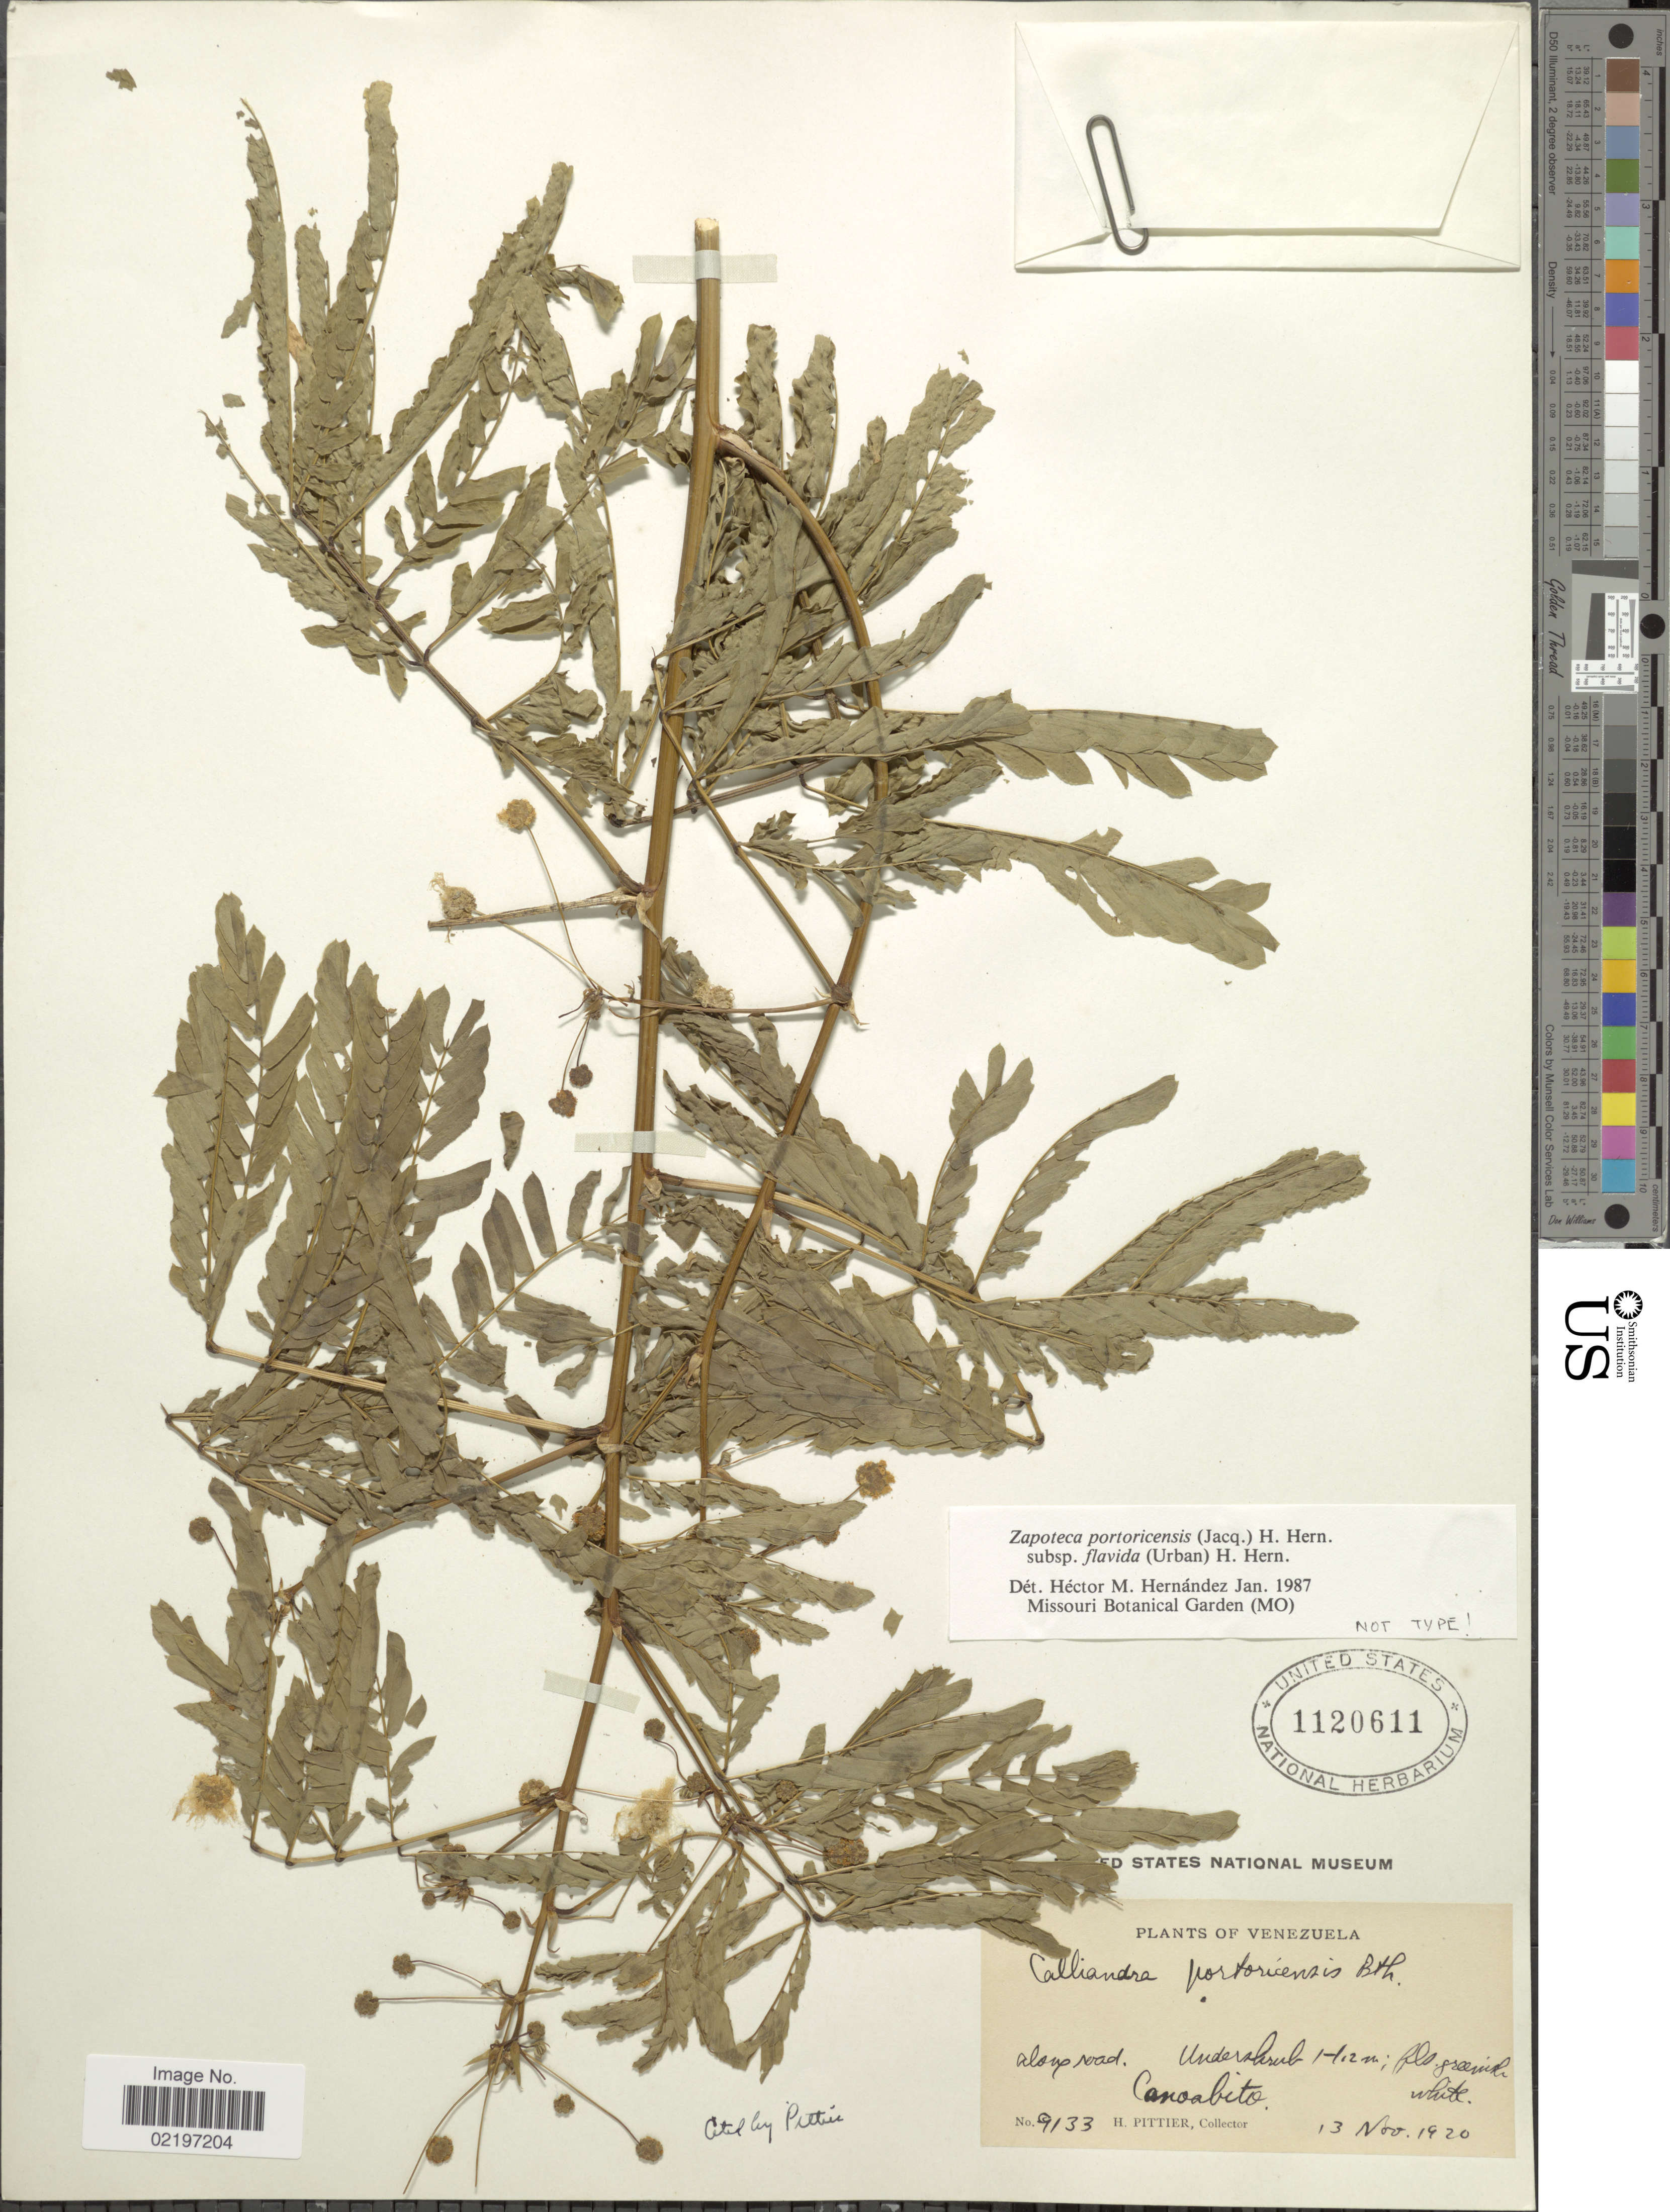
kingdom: Plantae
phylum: Tracheophyta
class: Magnoliopsida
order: Fabales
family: Fabaceae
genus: Zapoteca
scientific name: Zapoteca portoricensis subsp. flavida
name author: (Urb.) H.M. Hern.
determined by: Hernandez, H. M., (MO), Missouri Botanical Garden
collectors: H. F. Pittier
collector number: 9133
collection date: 1920-11-13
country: Venezuela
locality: Along road, Canoabito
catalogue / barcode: US 1120611